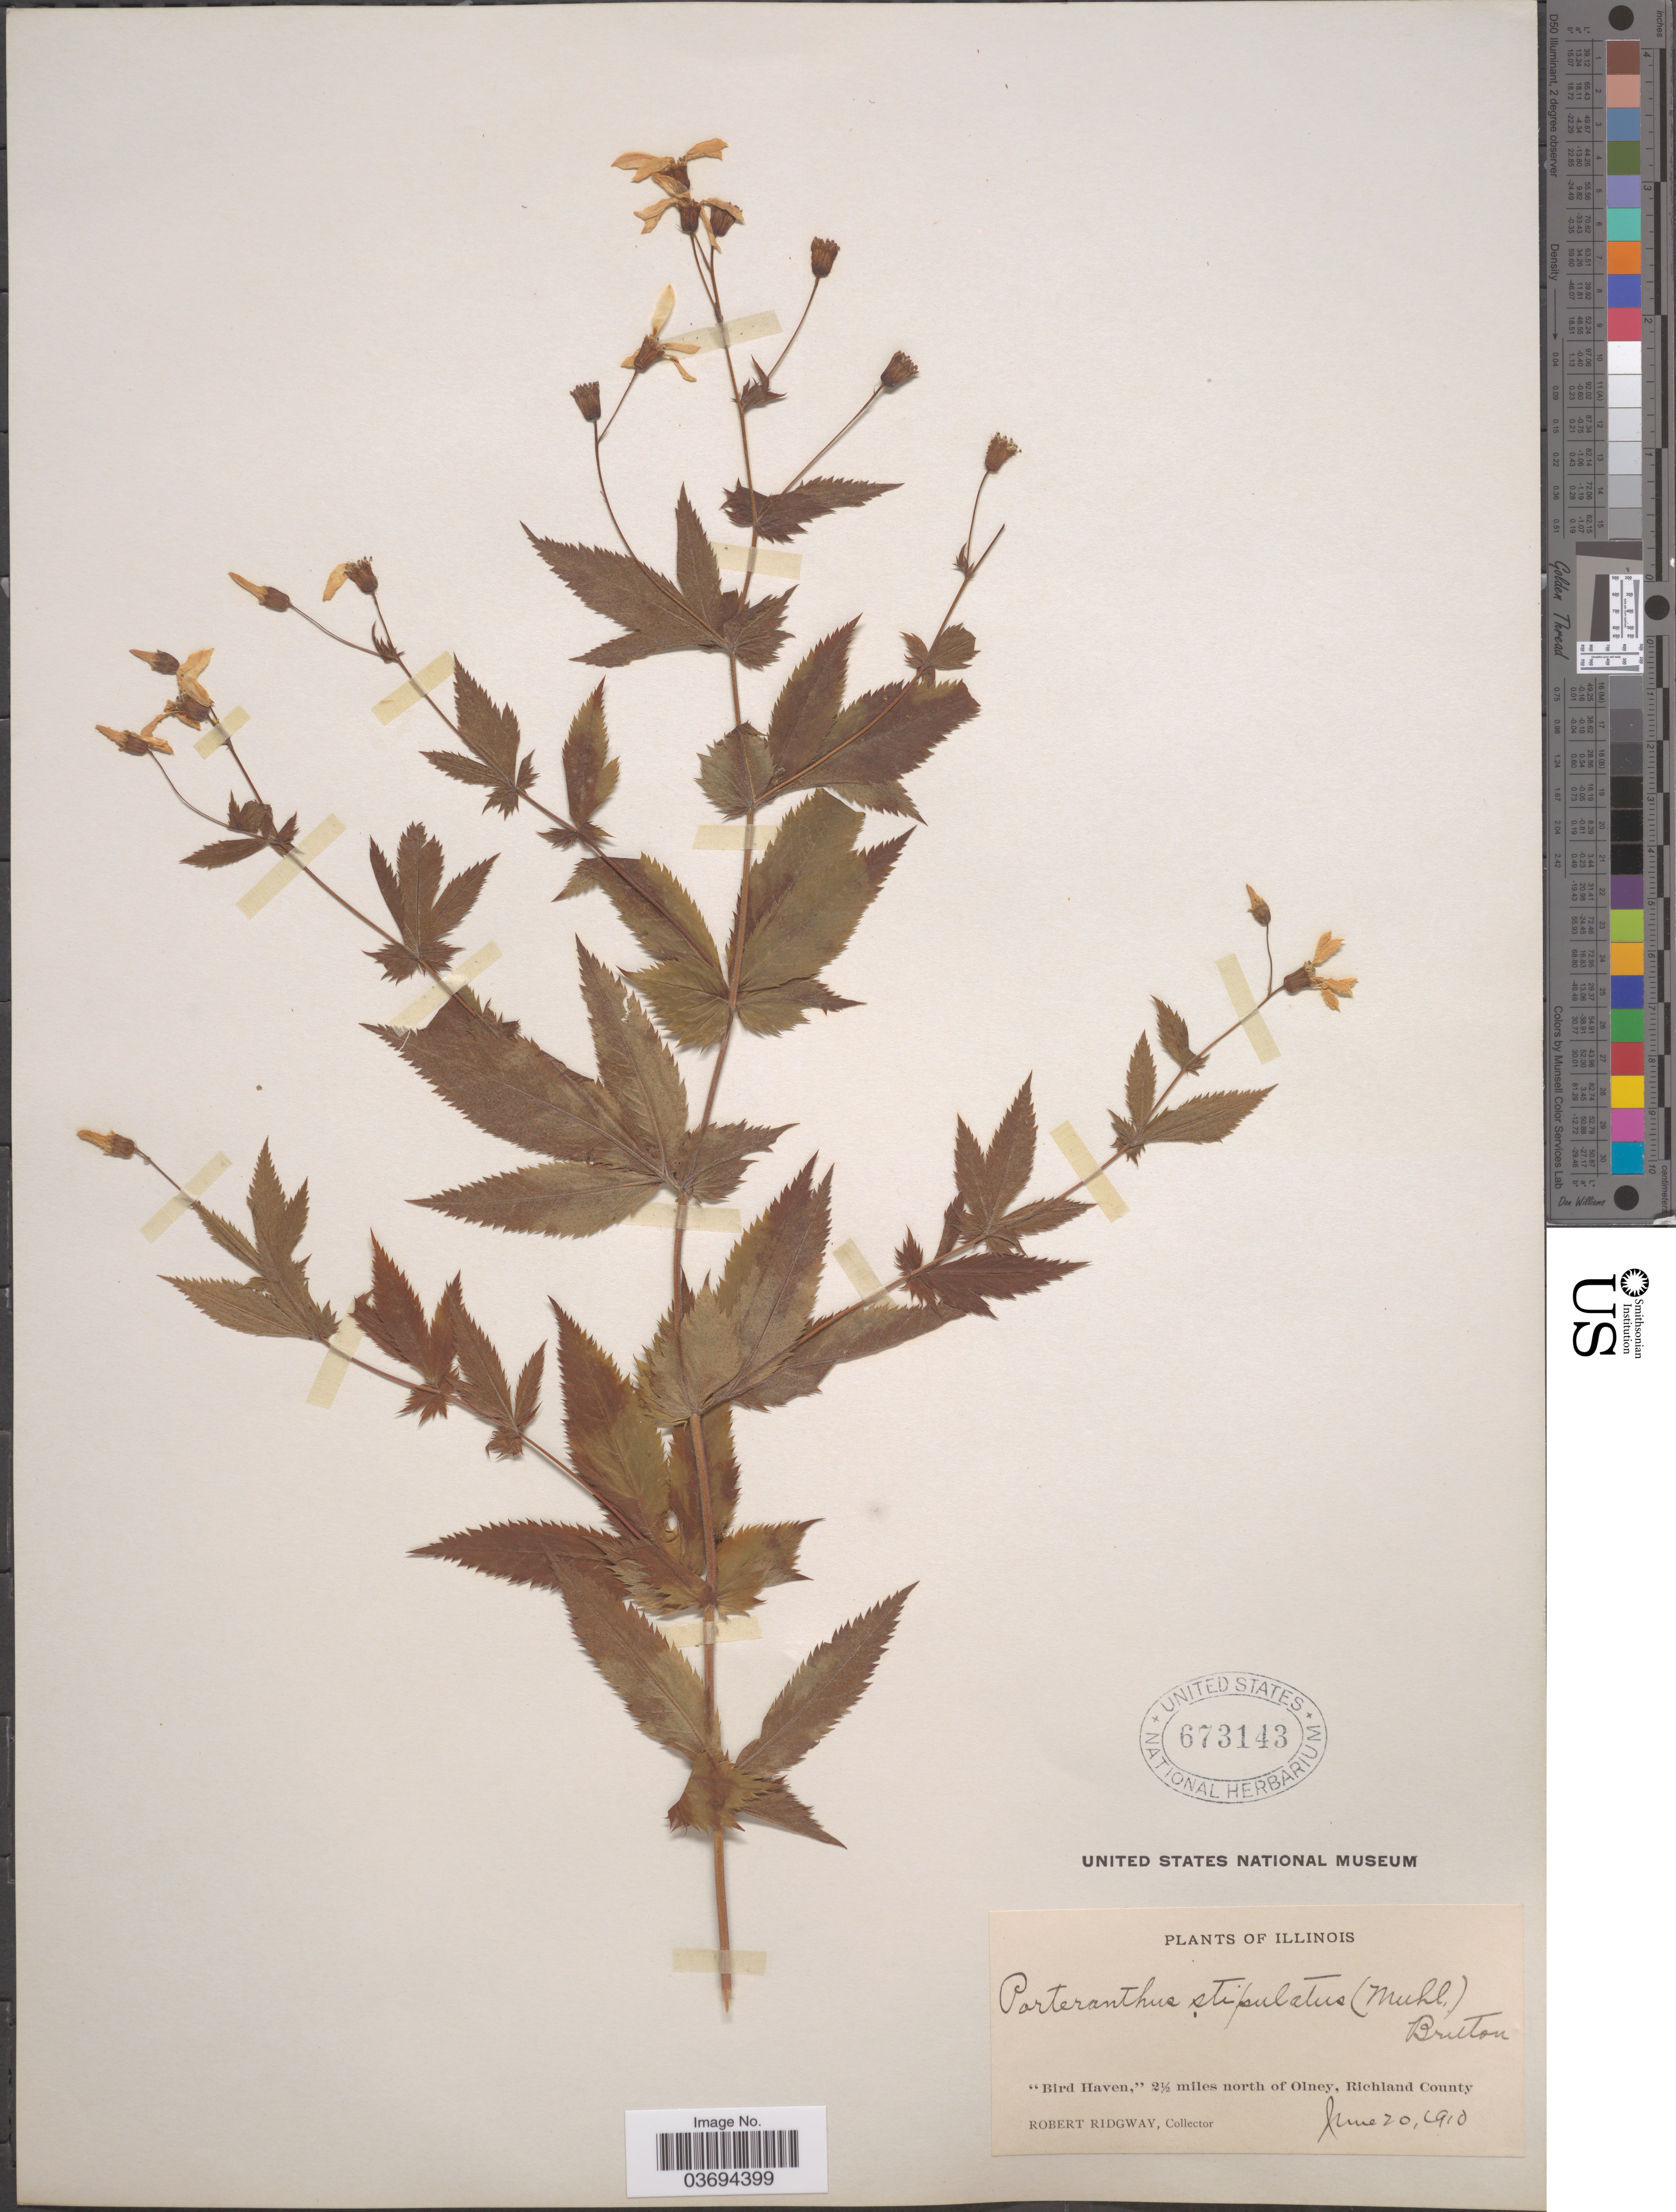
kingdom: Plantae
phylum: Tracheophyta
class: Magnoliopsida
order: Rosales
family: Rosaceae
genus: Gillenia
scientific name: Gillenia stipulata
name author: (Muhl. ex Willd.) Nutt.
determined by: Strong, Mark T., (BOT), Smithsonian Institution - National Museum of Natural History (UNITED STATES)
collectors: R. Ridgway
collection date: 1910-06-20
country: United States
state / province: Illinois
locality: Bird Haven,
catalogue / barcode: US 673143